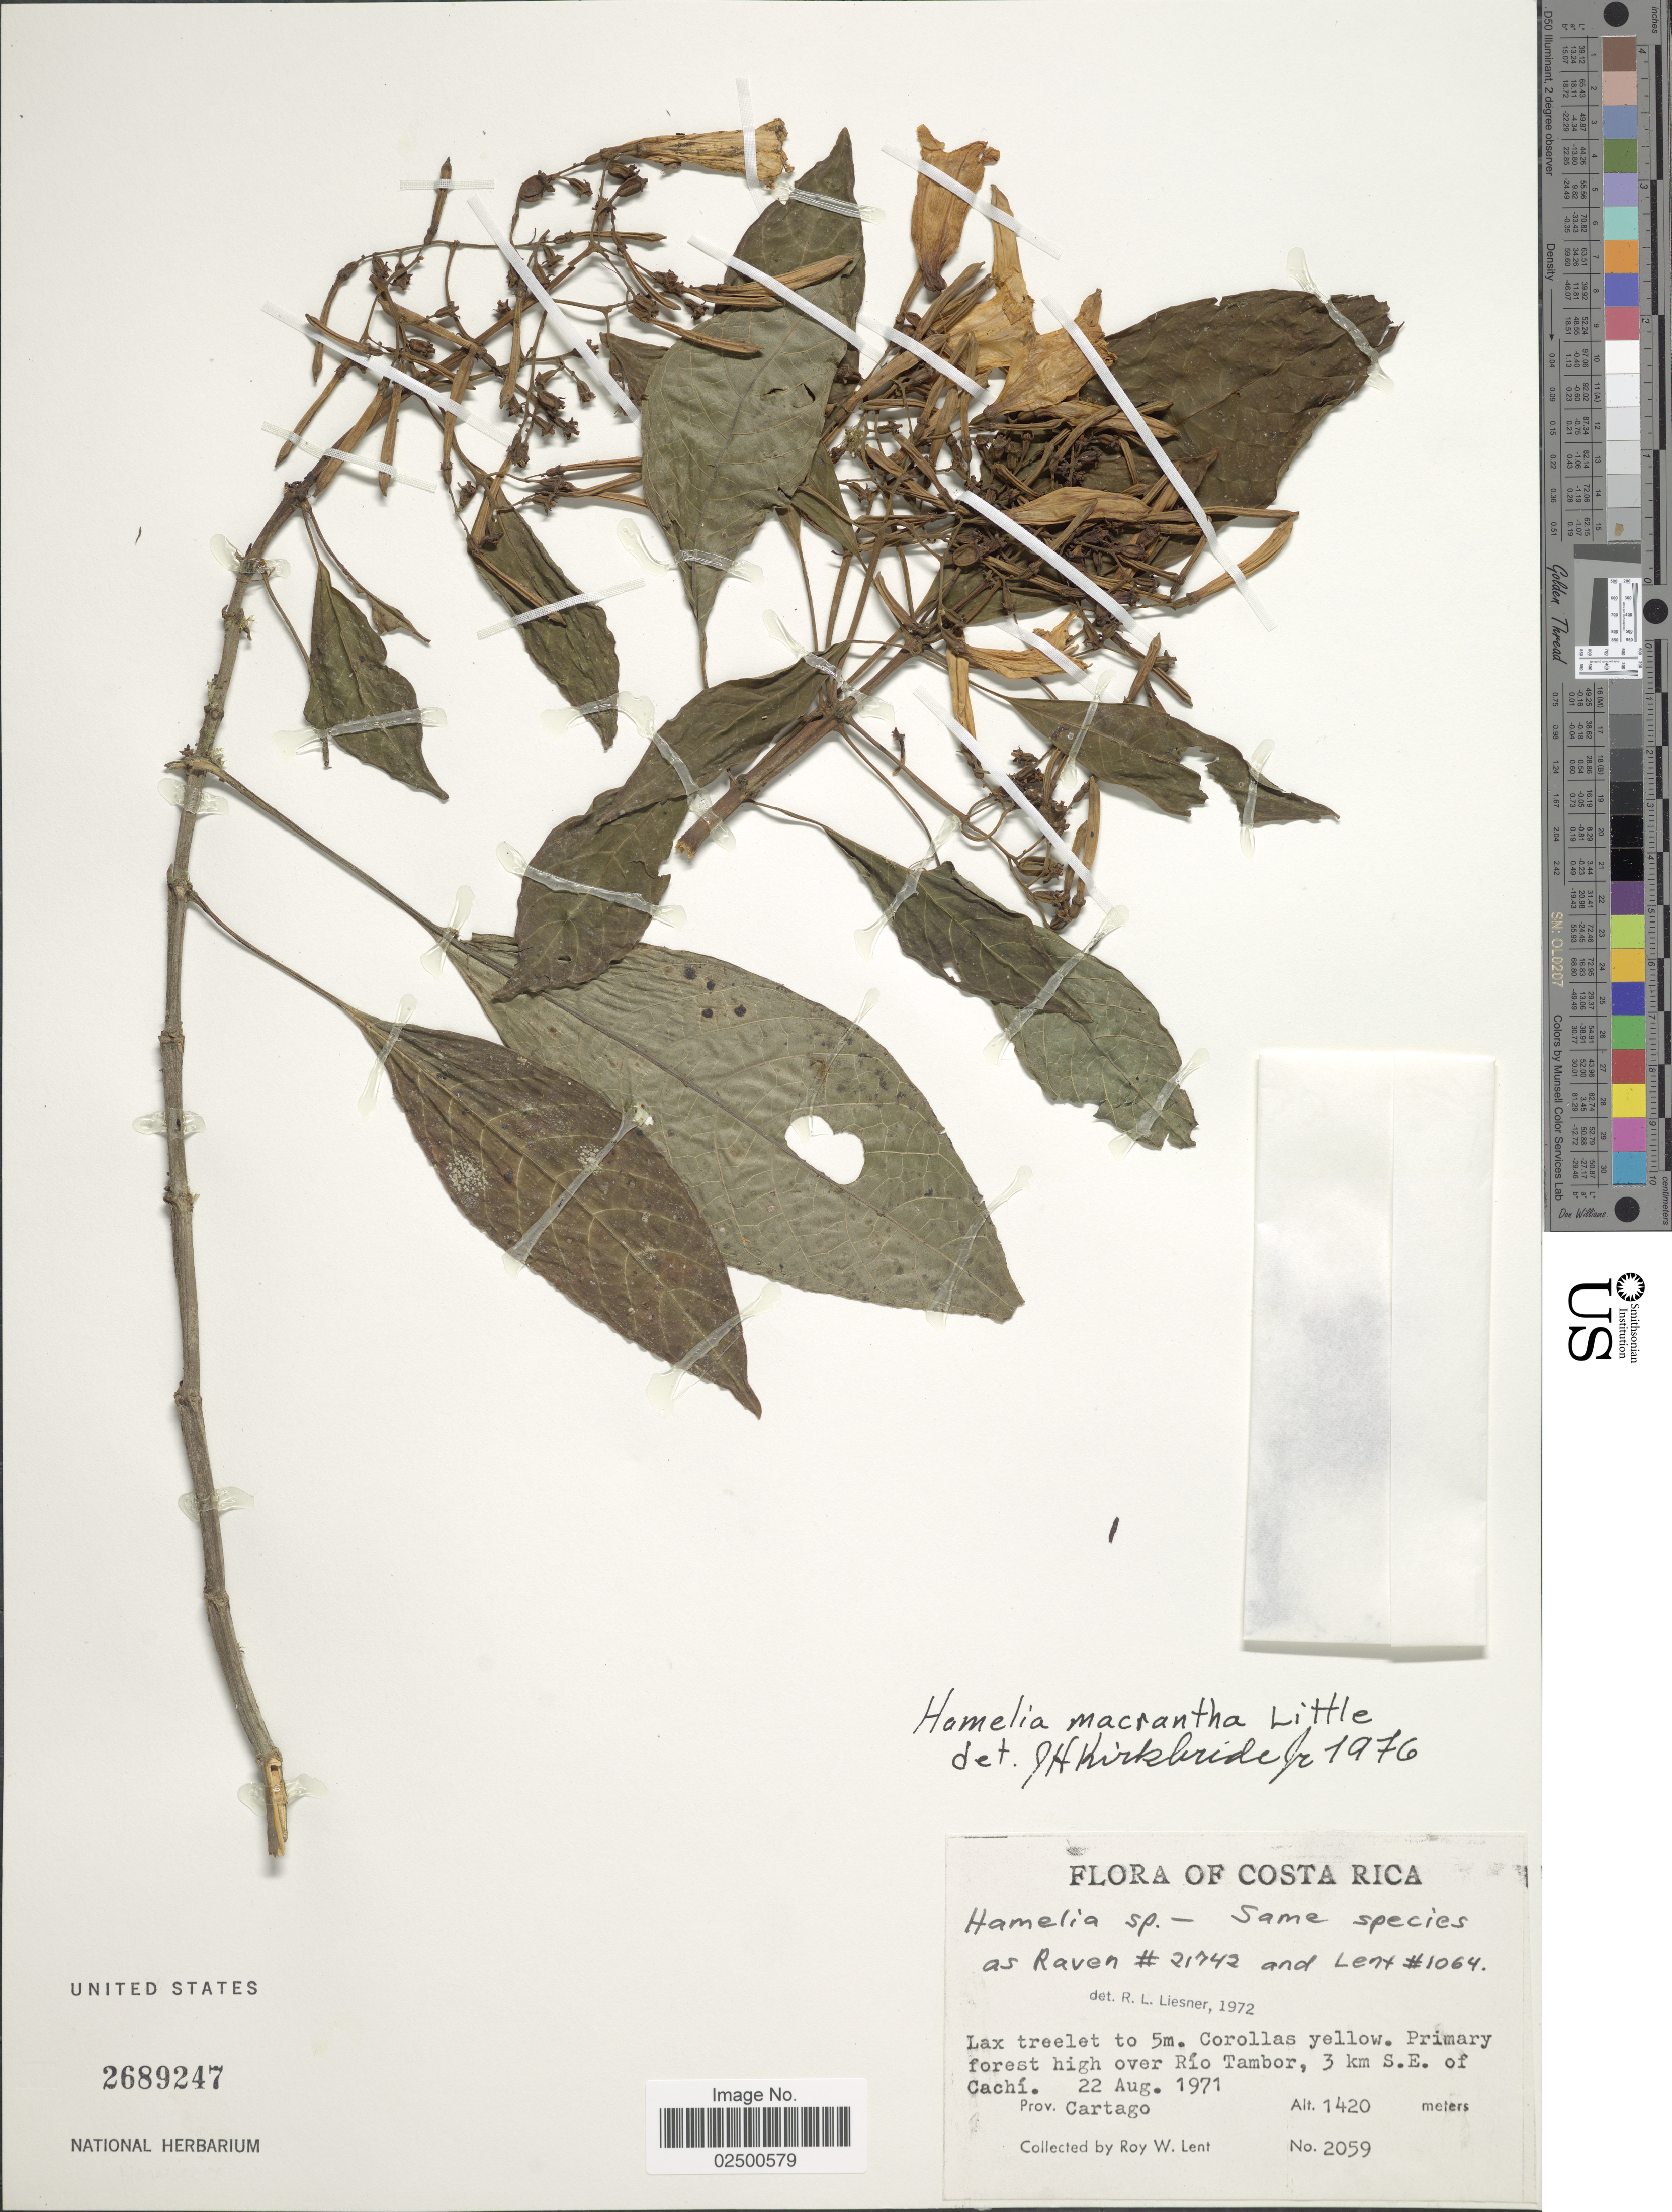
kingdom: Plantae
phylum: Tracheophyta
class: Magnoliopsida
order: Gentianales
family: Rubiaceae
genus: Hamelia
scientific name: Hamelia macrantha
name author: Little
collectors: R. W. Lent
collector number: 2059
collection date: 1971-08-22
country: Costa Rica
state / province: Cartago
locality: Primary forest high over Rio Tambor, 3 km S.E. of Cachi.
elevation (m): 1420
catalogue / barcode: US 2689247